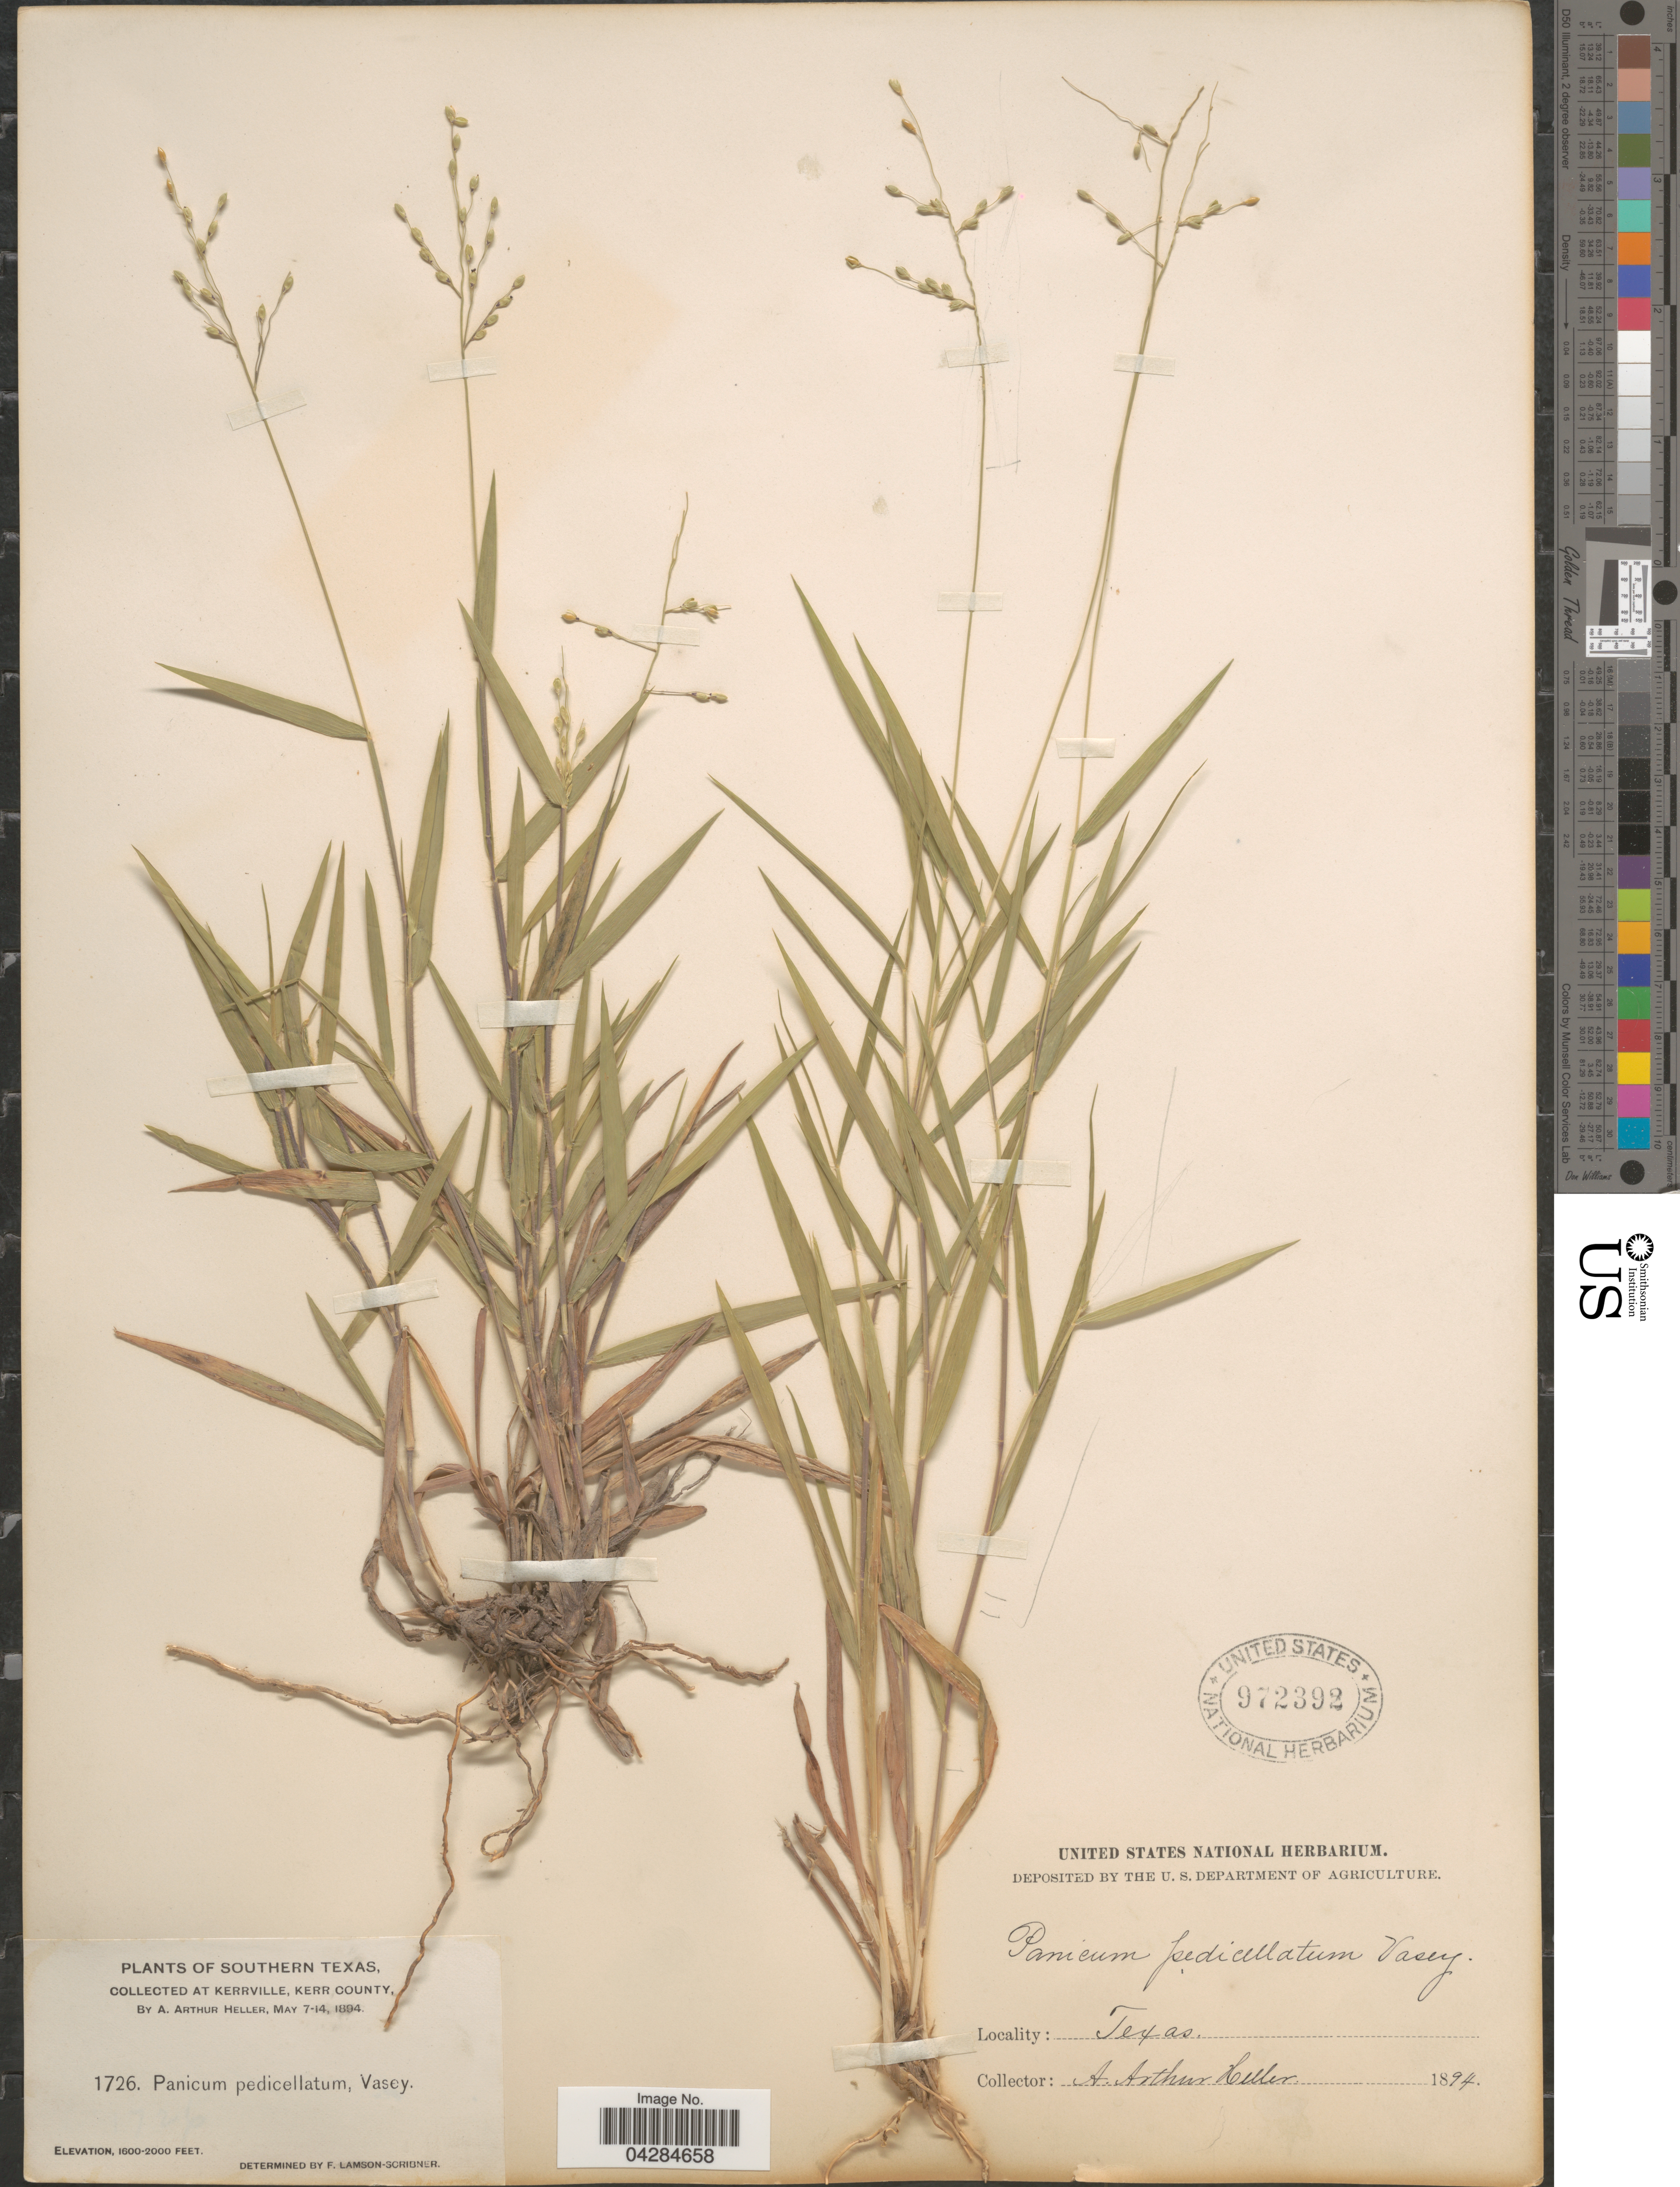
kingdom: Plantae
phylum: Tracheophyta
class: Liliopsida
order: Poales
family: Poaceae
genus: Dichanthelium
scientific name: Dichanthelium pedicellatum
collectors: A. A. Heller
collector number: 1726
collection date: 1894-05-07/1894-05-14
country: United States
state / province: Texas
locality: Southern Texas. At Kerrville, Kerr County.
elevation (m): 488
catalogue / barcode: US 972392